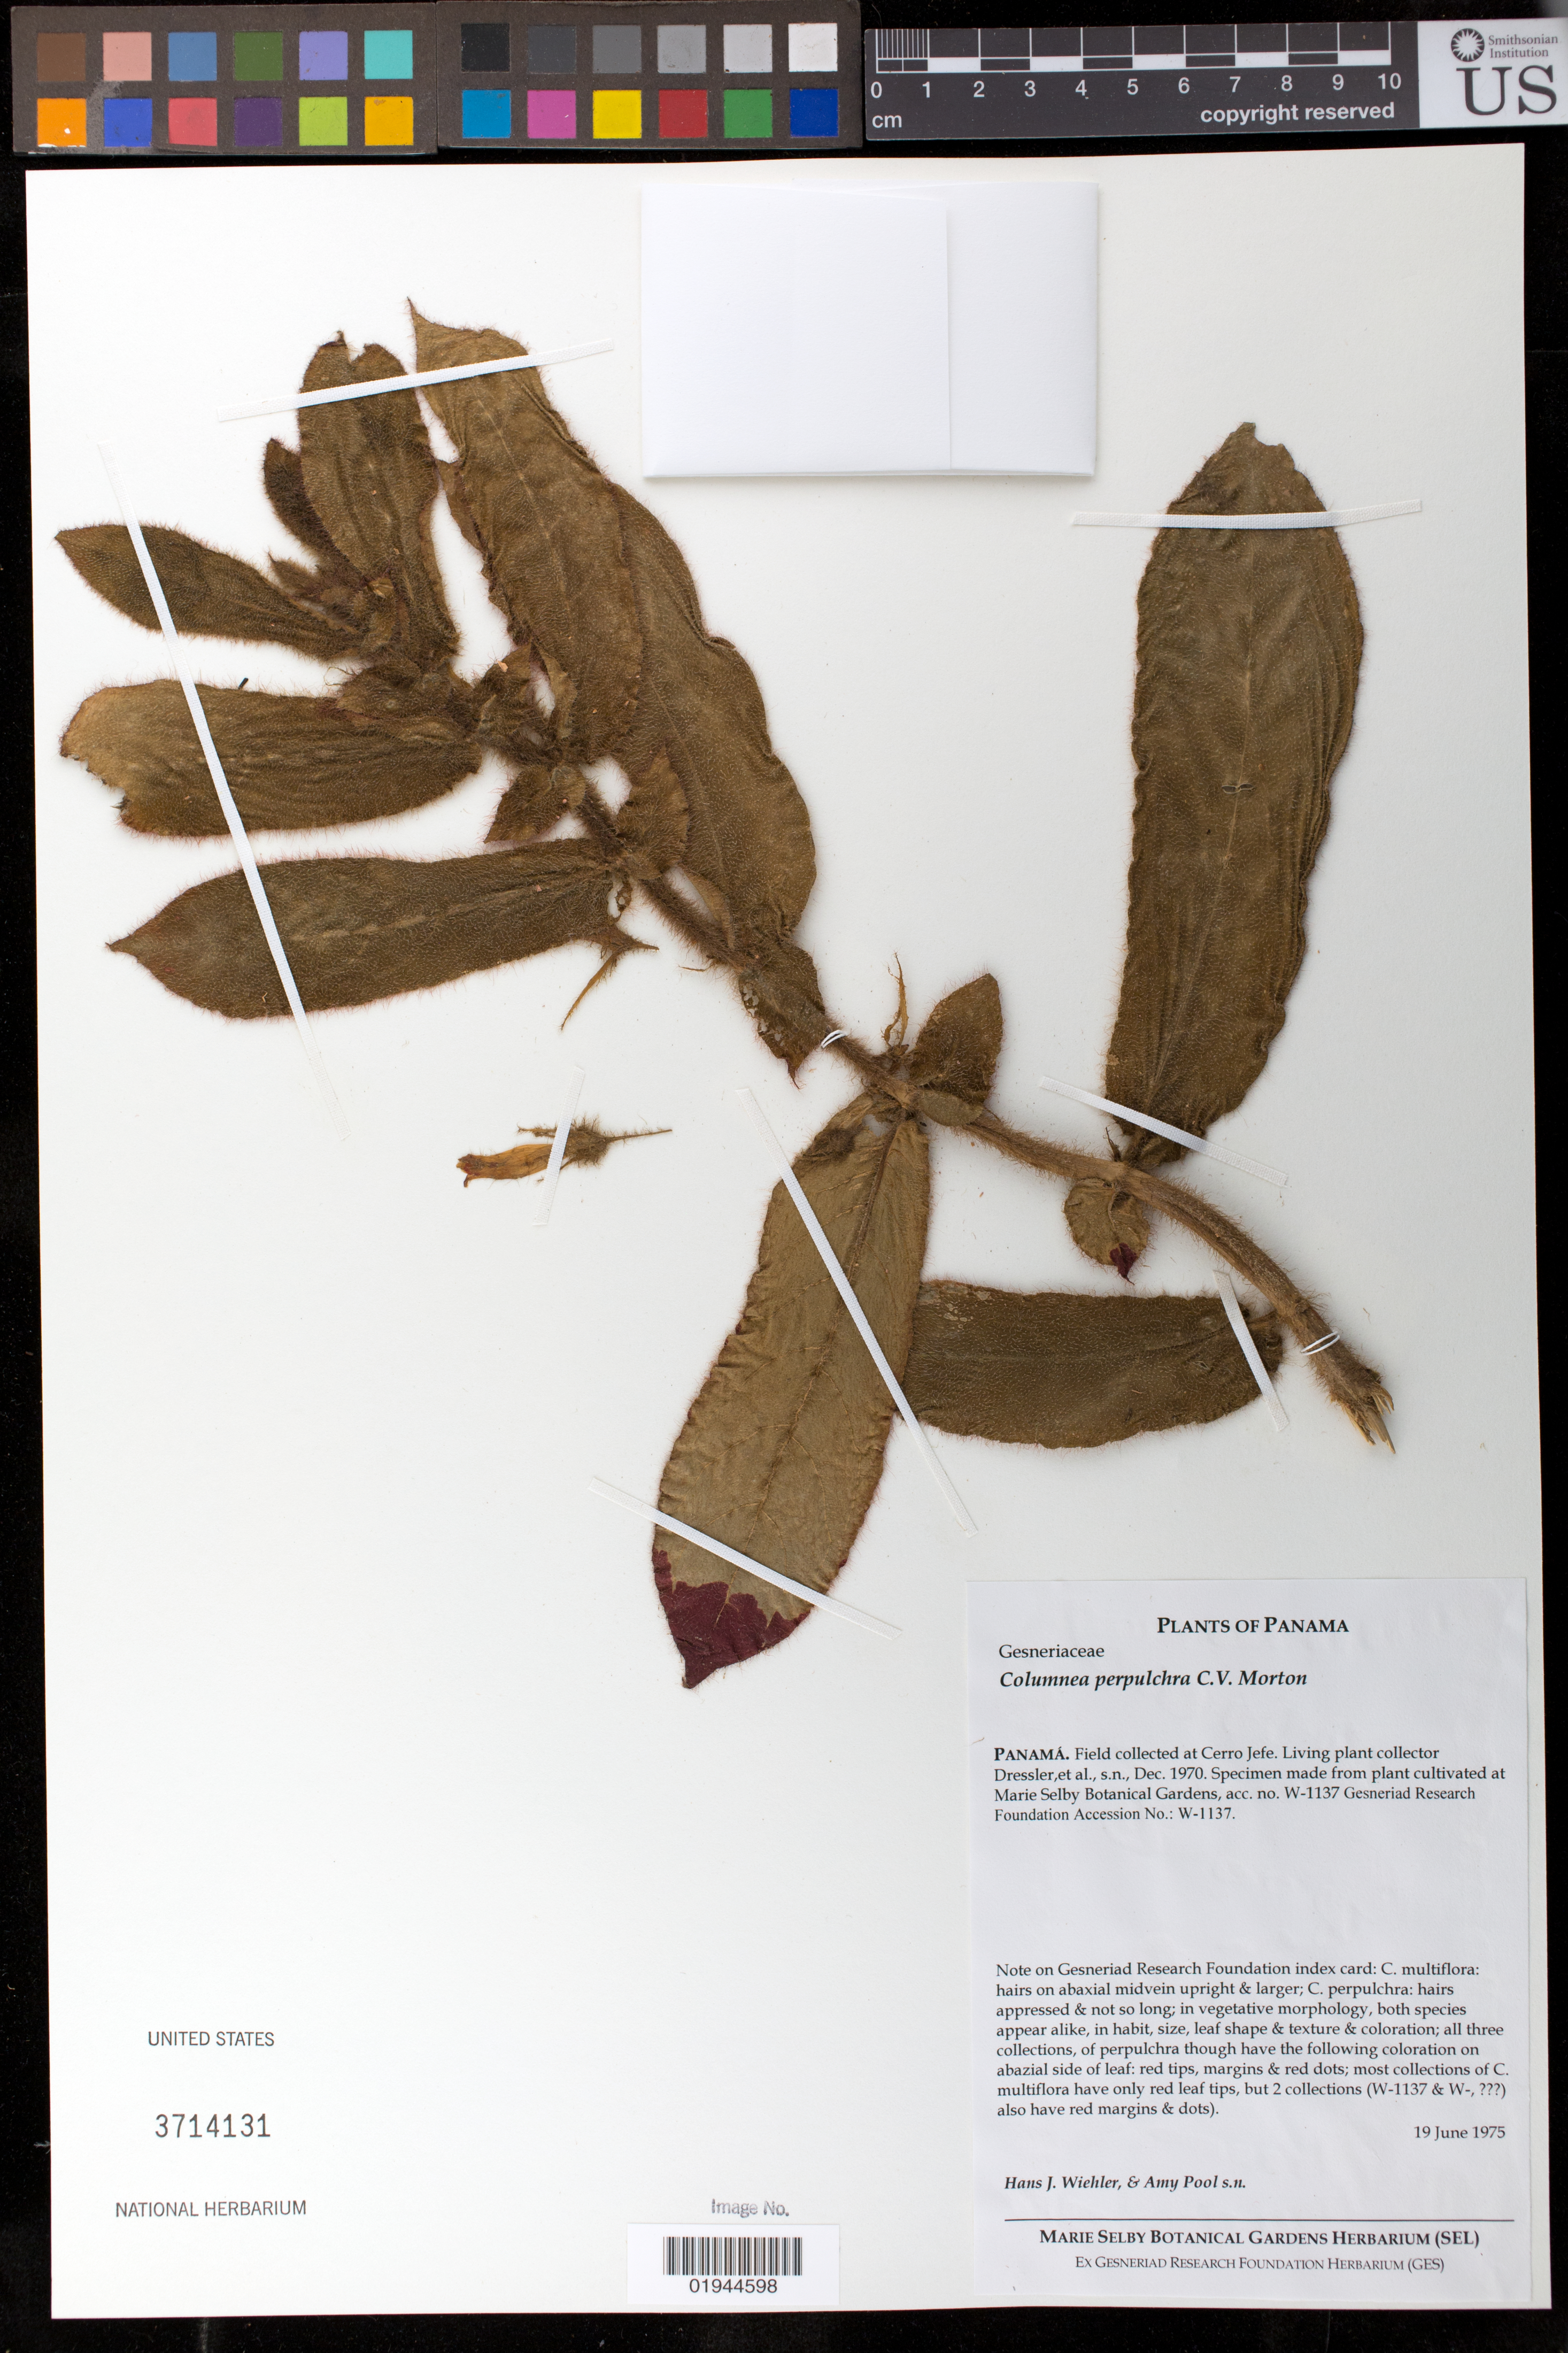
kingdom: Plantae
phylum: Tracheophyta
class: Magnoliopsida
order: Lamiales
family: Gesneriaceae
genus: Columnea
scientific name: Columnea perpulchra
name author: C.V. Morton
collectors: H. J. Wiehler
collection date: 1975-06-19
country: United States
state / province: Florida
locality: Marie Selby Botanical Gardens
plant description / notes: Field collected at Cerro Jefe. Living plant collector Dressler et al., s.n., Dec. 1970.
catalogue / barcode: US 3714131